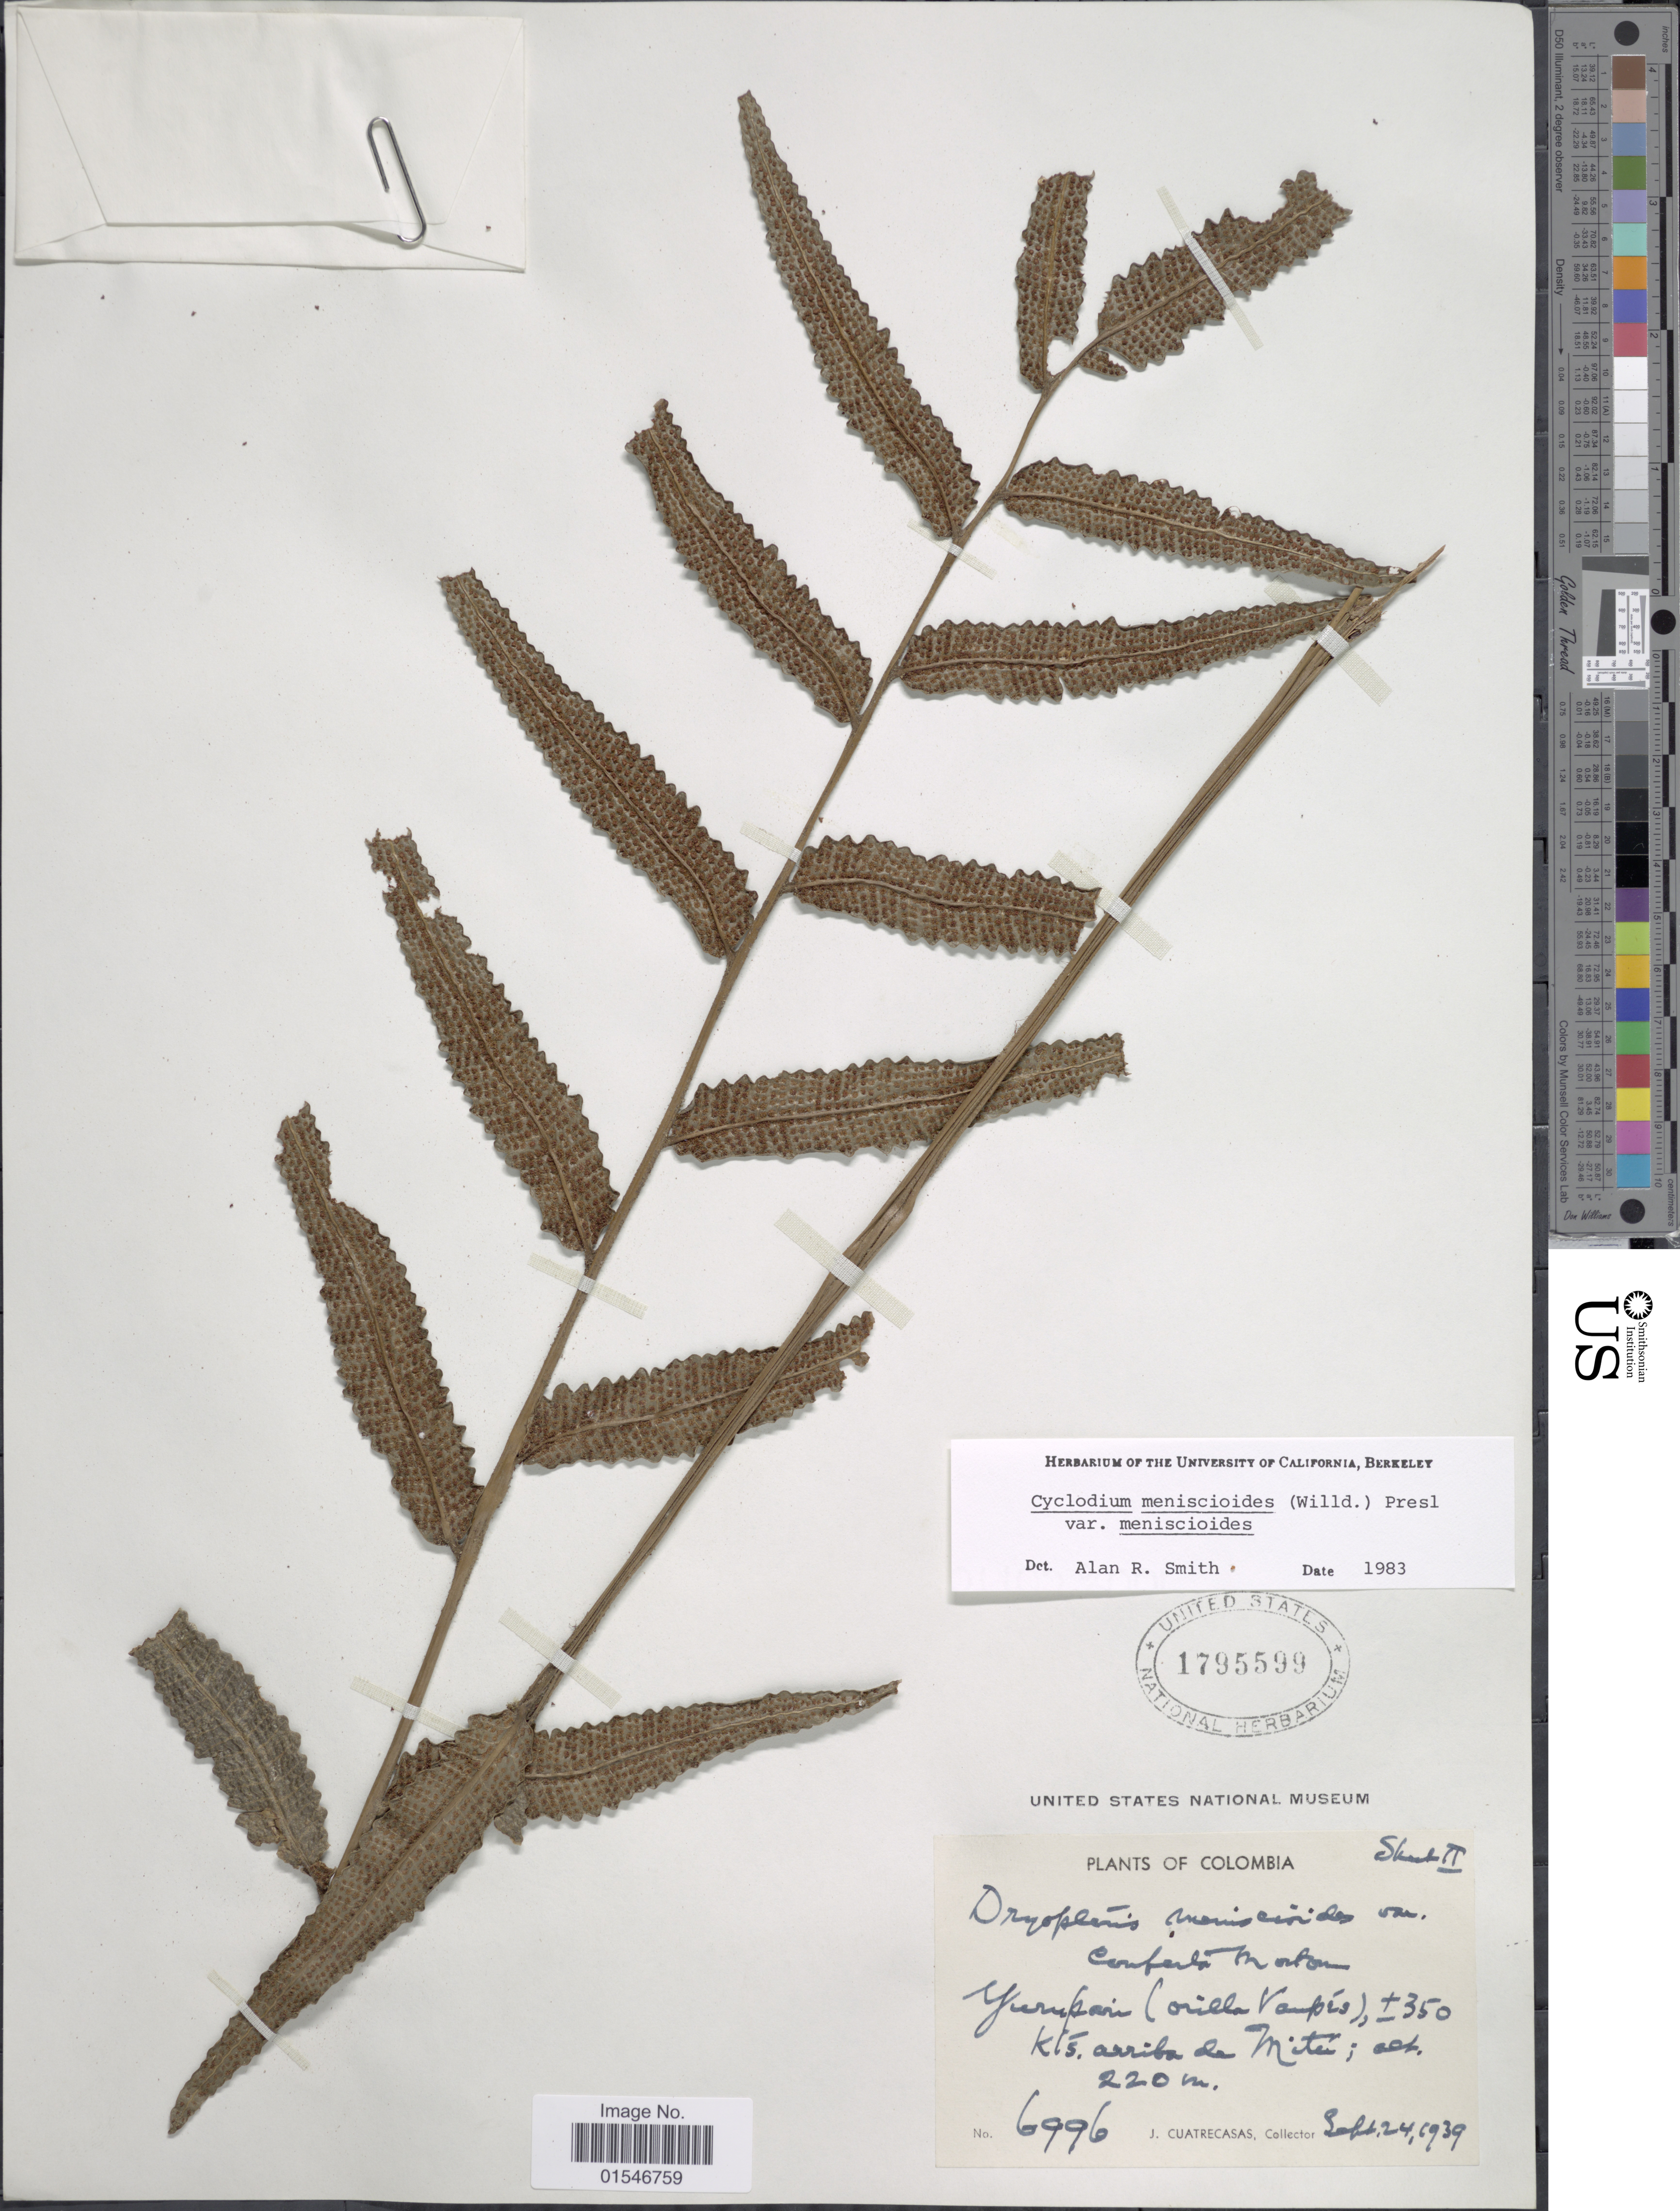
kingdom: Plantae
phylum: Tracheophyta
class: Polypodiopsida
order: Polypodiales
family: Dryopteridaceae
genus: Cyclodium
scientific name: Cyclodium meniscioides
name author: (Willd.) C. Presl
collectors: J. Cuatrecasas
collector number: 6996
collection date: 1939-09-24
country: Colombia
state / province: Vaupés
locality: Yurupari (orilla Vaupés), ± 350 kls. arriba de Mitú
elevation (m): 220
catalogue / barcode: US 1795599